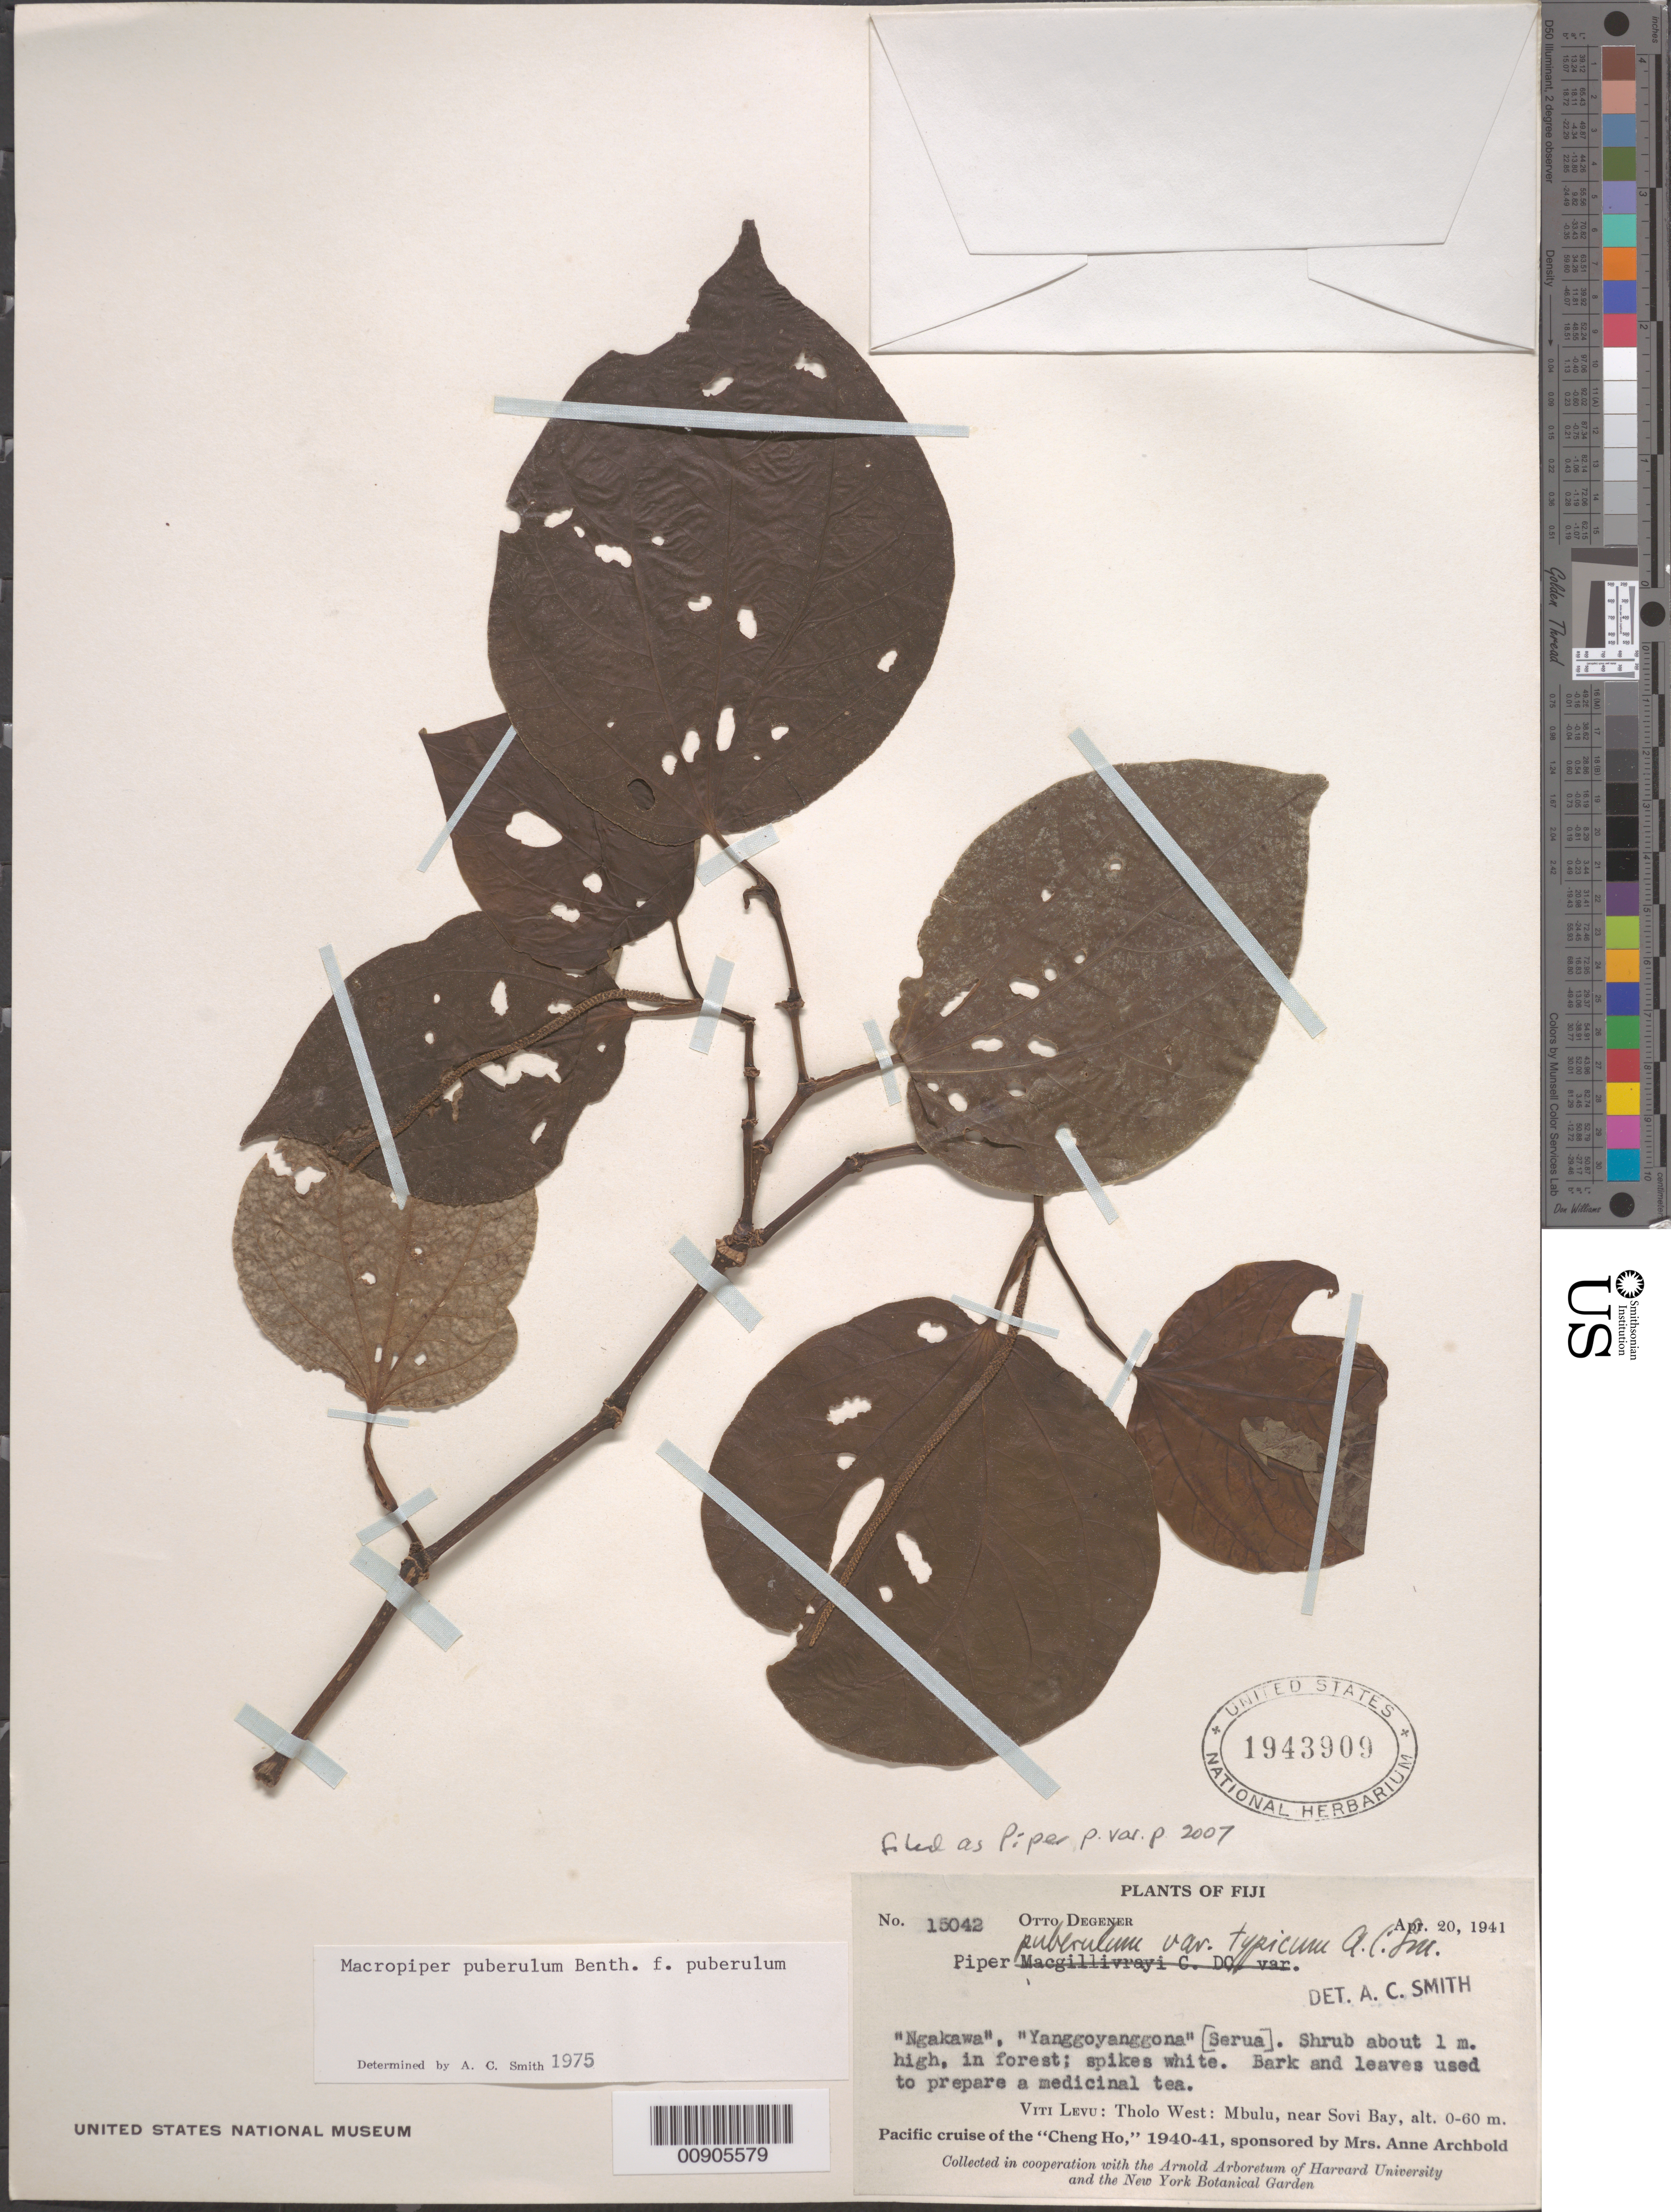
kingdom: Plantae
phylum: Tracheophyta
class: Magnoliopsida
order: Piperales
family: Piperaceae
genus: Piper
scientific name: Piper puberulum var. puberulum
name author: (Benth.) Benth.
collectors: O. Degener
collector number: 15042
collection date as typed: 20 Apr 1941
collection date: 1941-04-20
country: Fiji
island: Viti Levu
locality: Viti Levu: Tholo West: Mbulu, near Sovi Bay.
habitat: In forest.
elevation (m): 0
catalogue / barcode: US 1943909